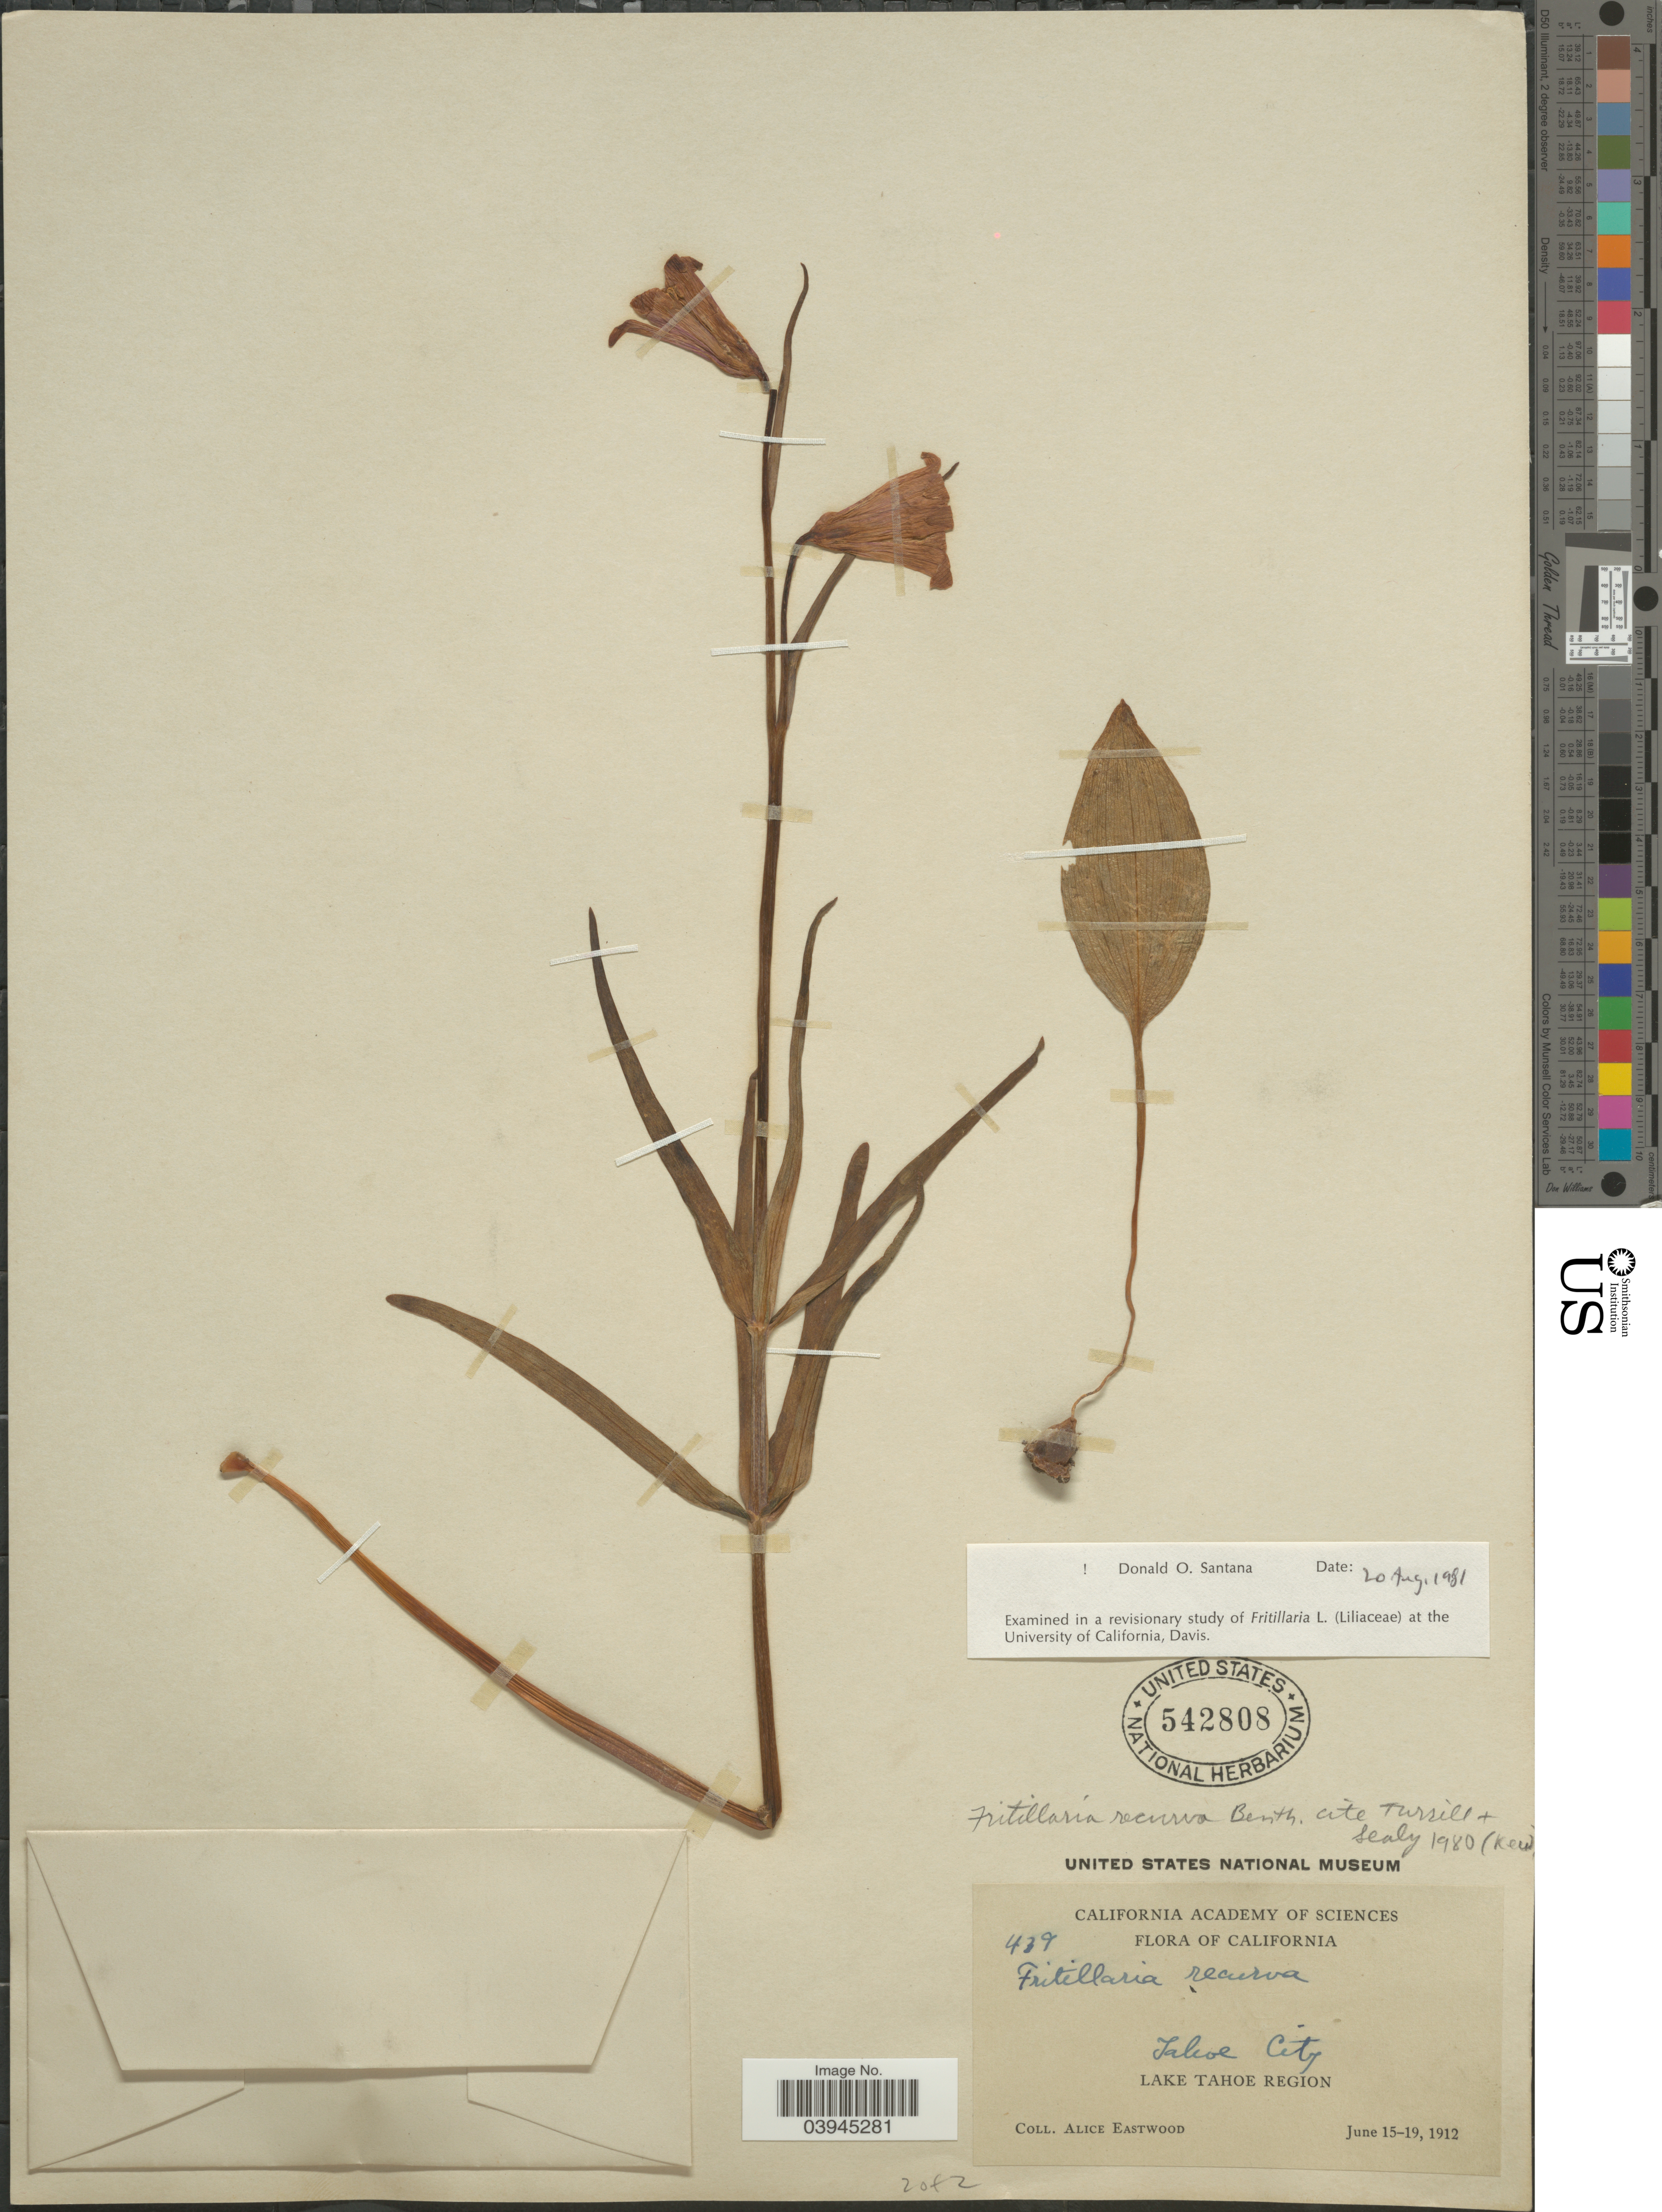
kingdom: Plantae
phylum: Tracheophyta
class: Liliopsida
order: Liliales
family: Liliaceae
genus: Fritillaria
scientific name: Fritillaria recurva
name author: Benth.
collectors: A. Eastwood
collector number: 439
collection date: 1912-06-15/1912-06-19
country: United States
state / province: California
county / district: Placer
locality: Tahoe City. Lake Tahoe Region.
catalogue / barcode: US 542808